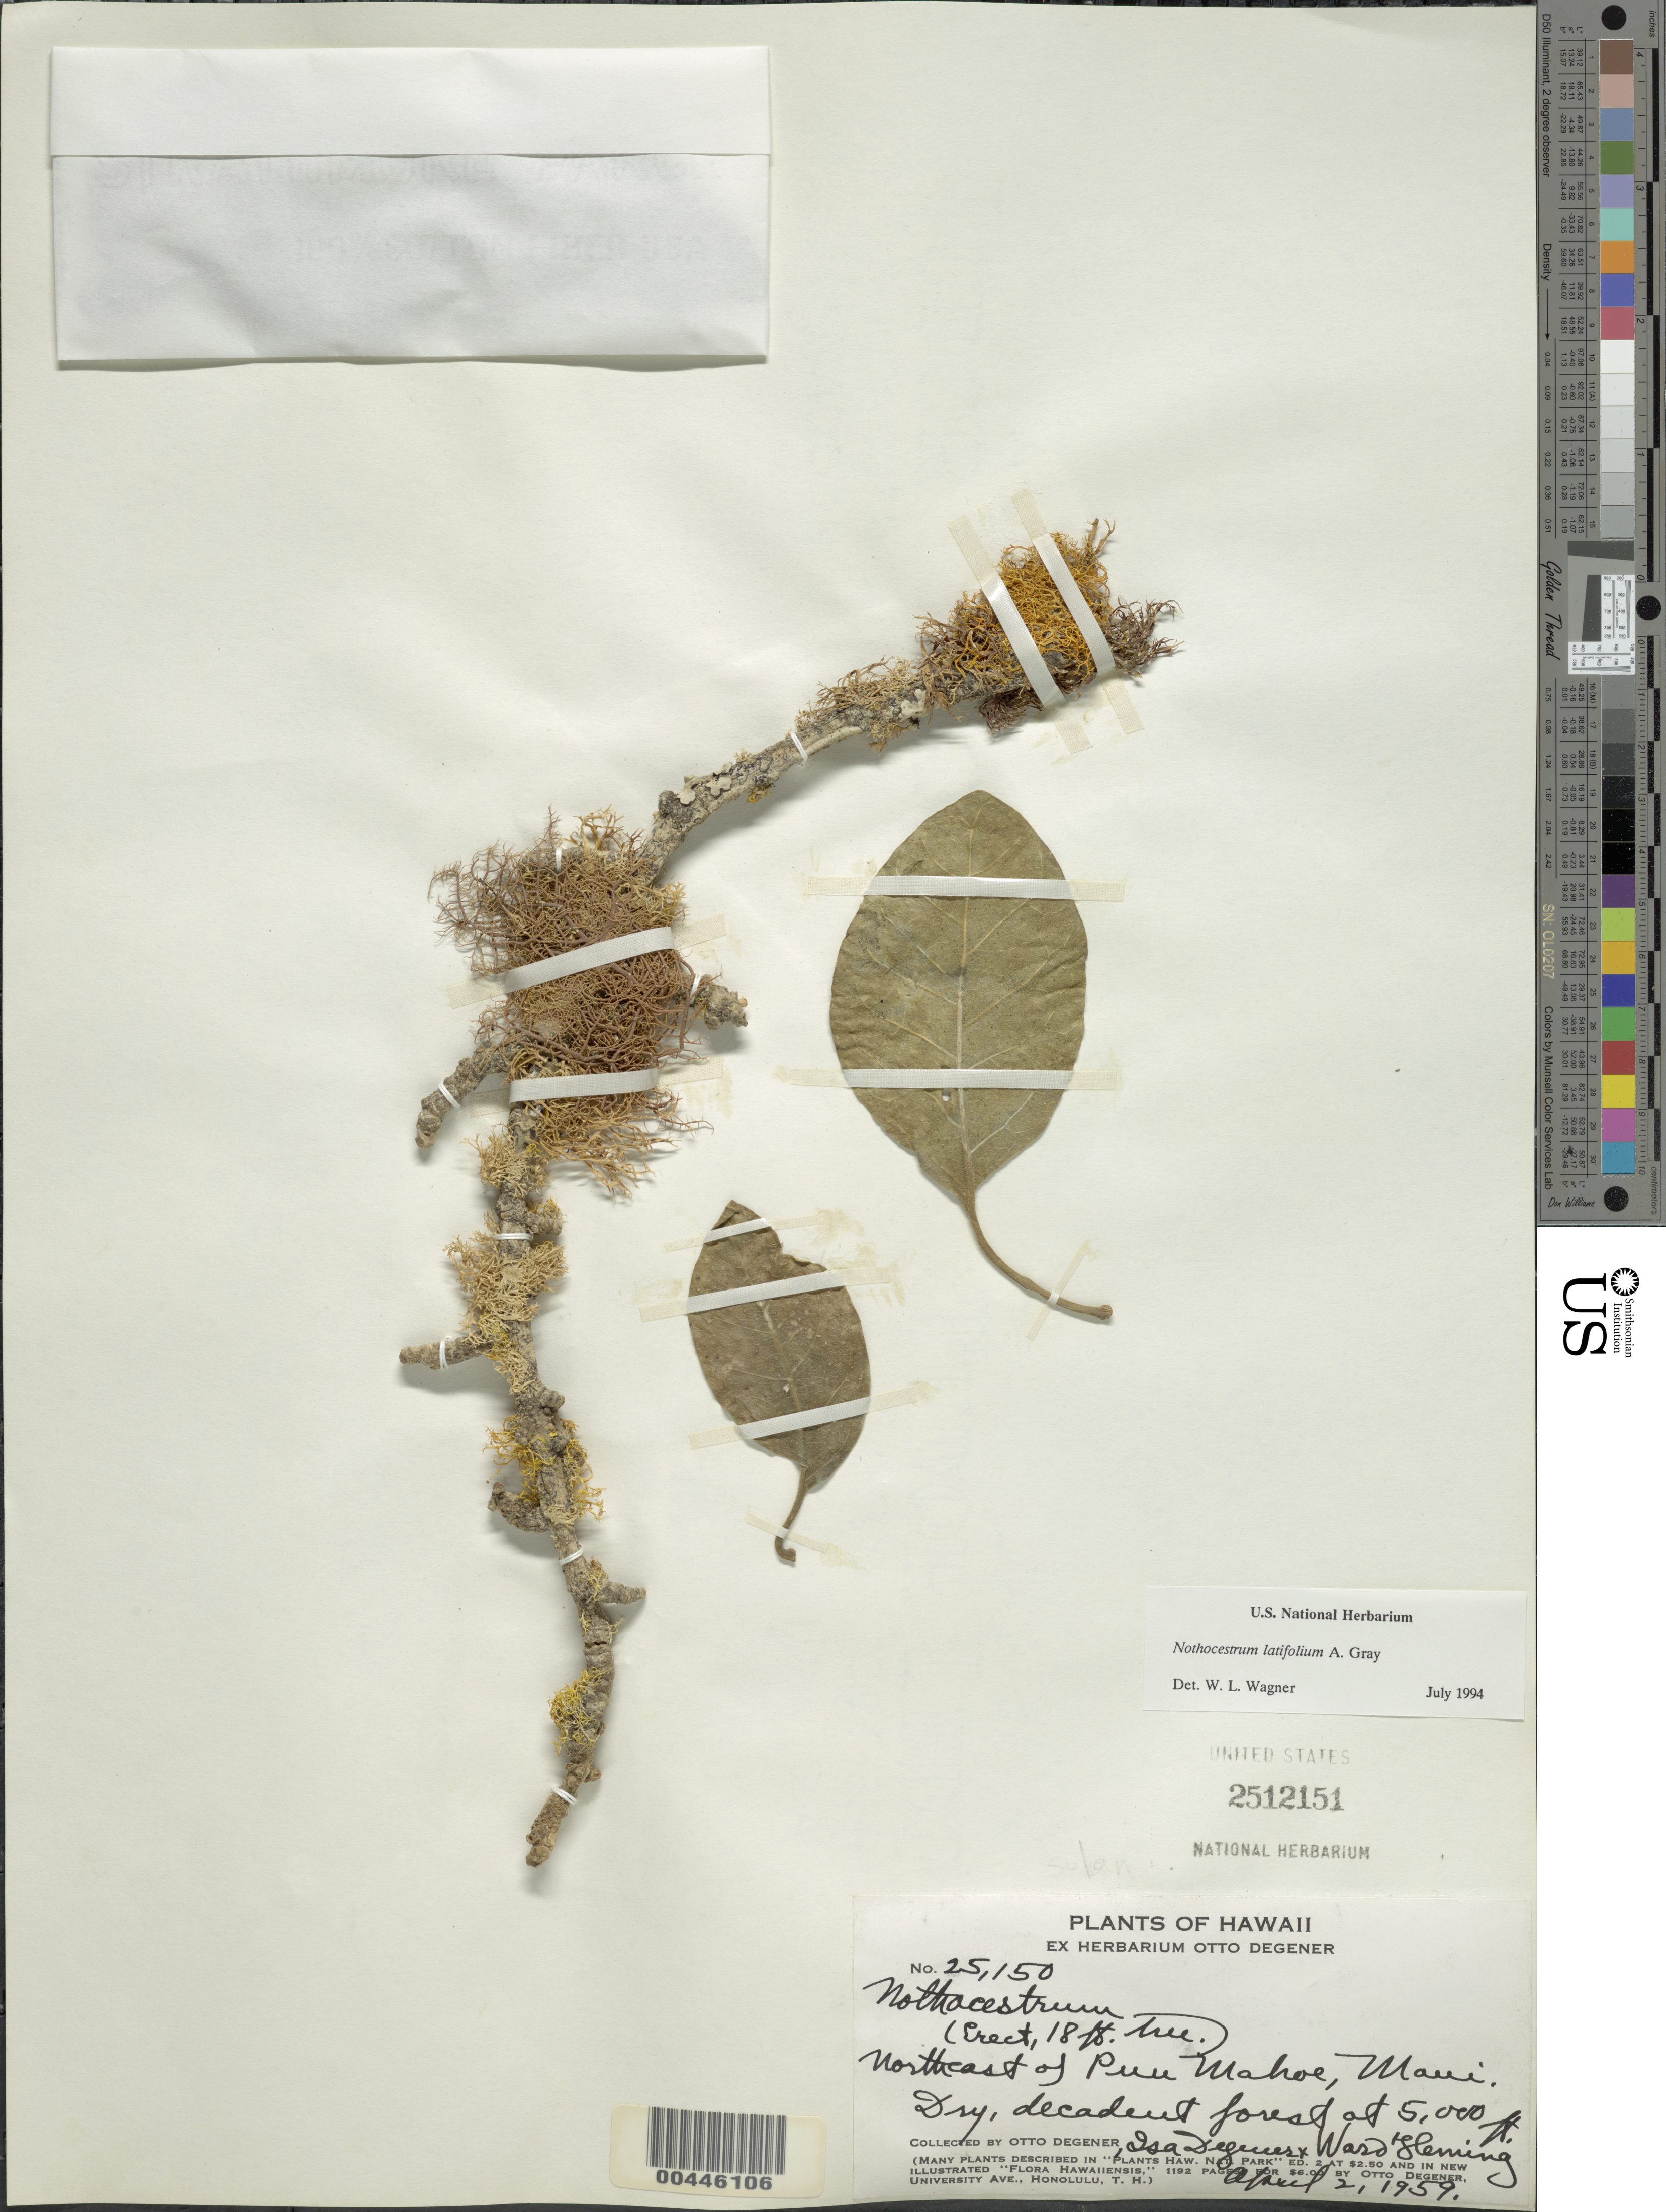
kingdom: Plantae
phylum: Tracheophyta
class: Magnoliopsida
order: Solanales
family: Solanaceae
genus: Nothocestrum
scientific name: Nothocestrum latifolium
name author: A. Gray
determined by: Wagner, W. L., (BOT), Smithsonian Institution - National Museum of Natural History (UNITED STATES)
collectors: O. Degener, I. Degener & W. Fleming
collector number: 25150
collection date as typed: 2 Apr 1959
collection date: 1959-04-02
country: United States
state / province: Hawaii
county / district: Maui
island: Maui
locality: NE of Puu Mahoe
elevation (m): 1524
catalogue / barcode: US 2512151